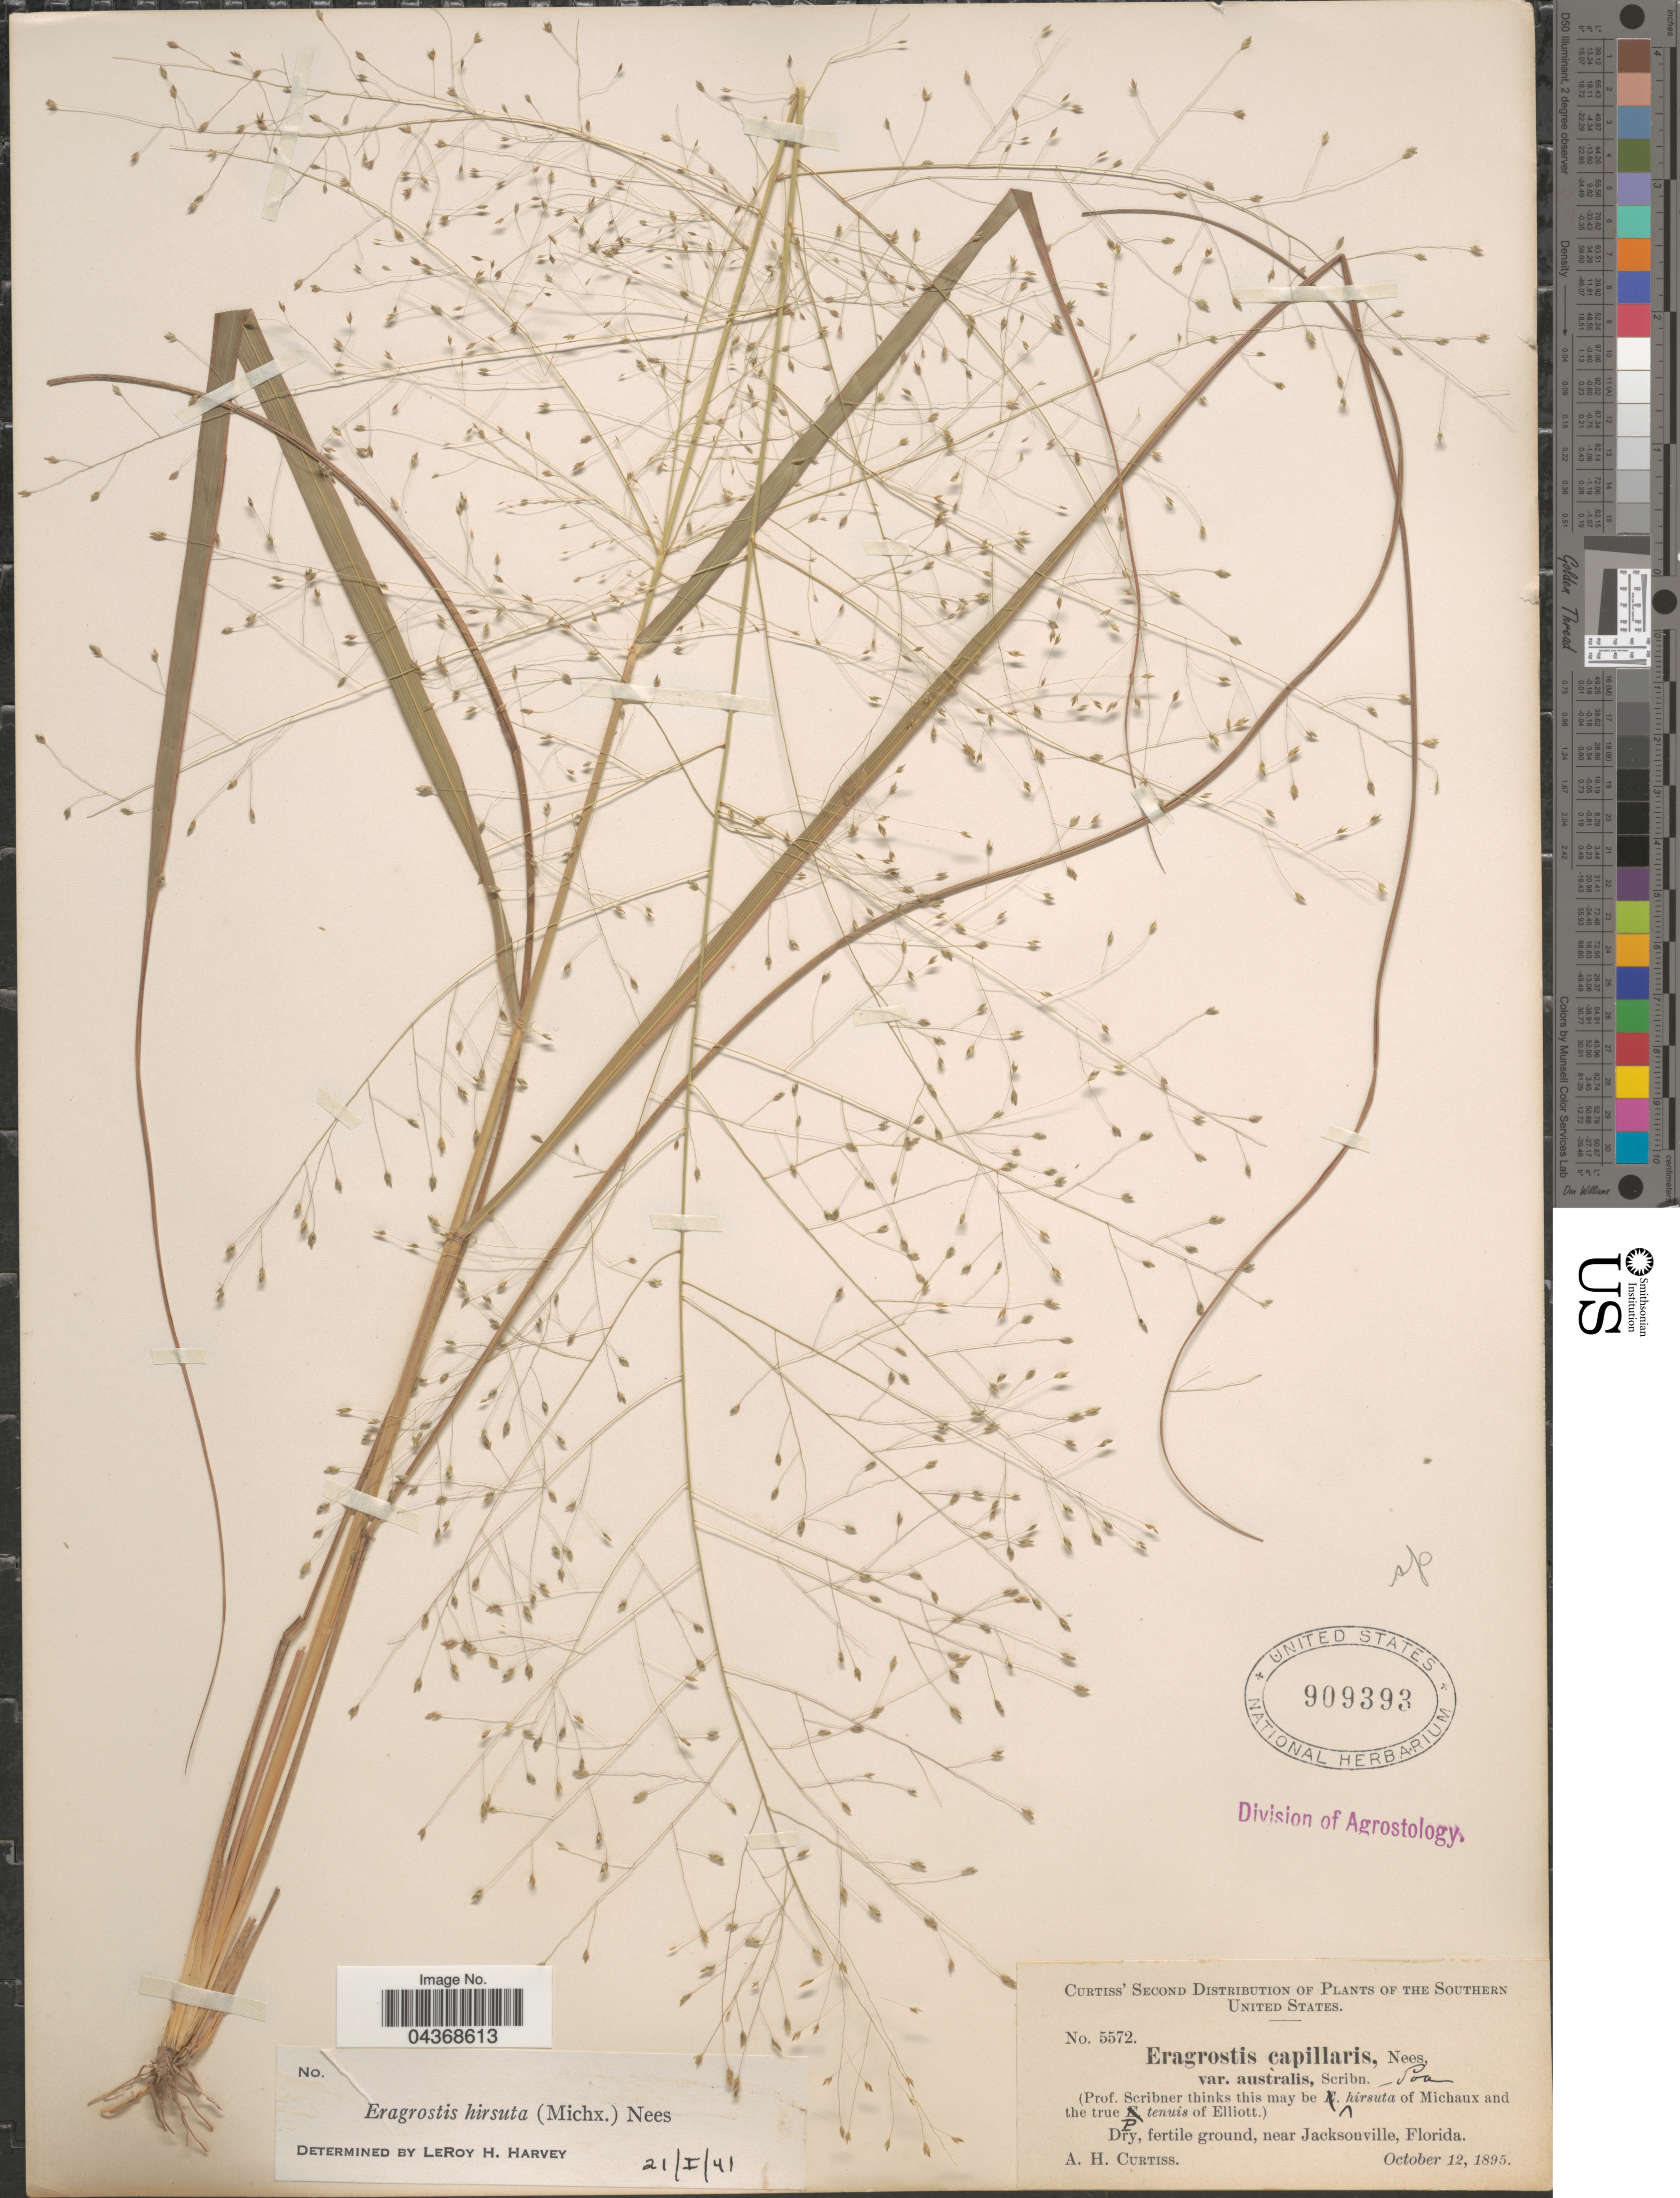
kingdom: Plantae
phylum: Tracheophyta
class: Liliopsida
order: Poales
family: Poaceae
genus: Eragrostis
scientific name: Eragrostis hirsuta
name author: (Michx.) Nees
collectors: A. H. Curtiss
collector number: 5572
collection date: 1895-10-12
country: United States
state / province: Florida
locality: The Southern United States. Dry, fertile round, near Jacksonville.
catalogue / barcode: US 909393